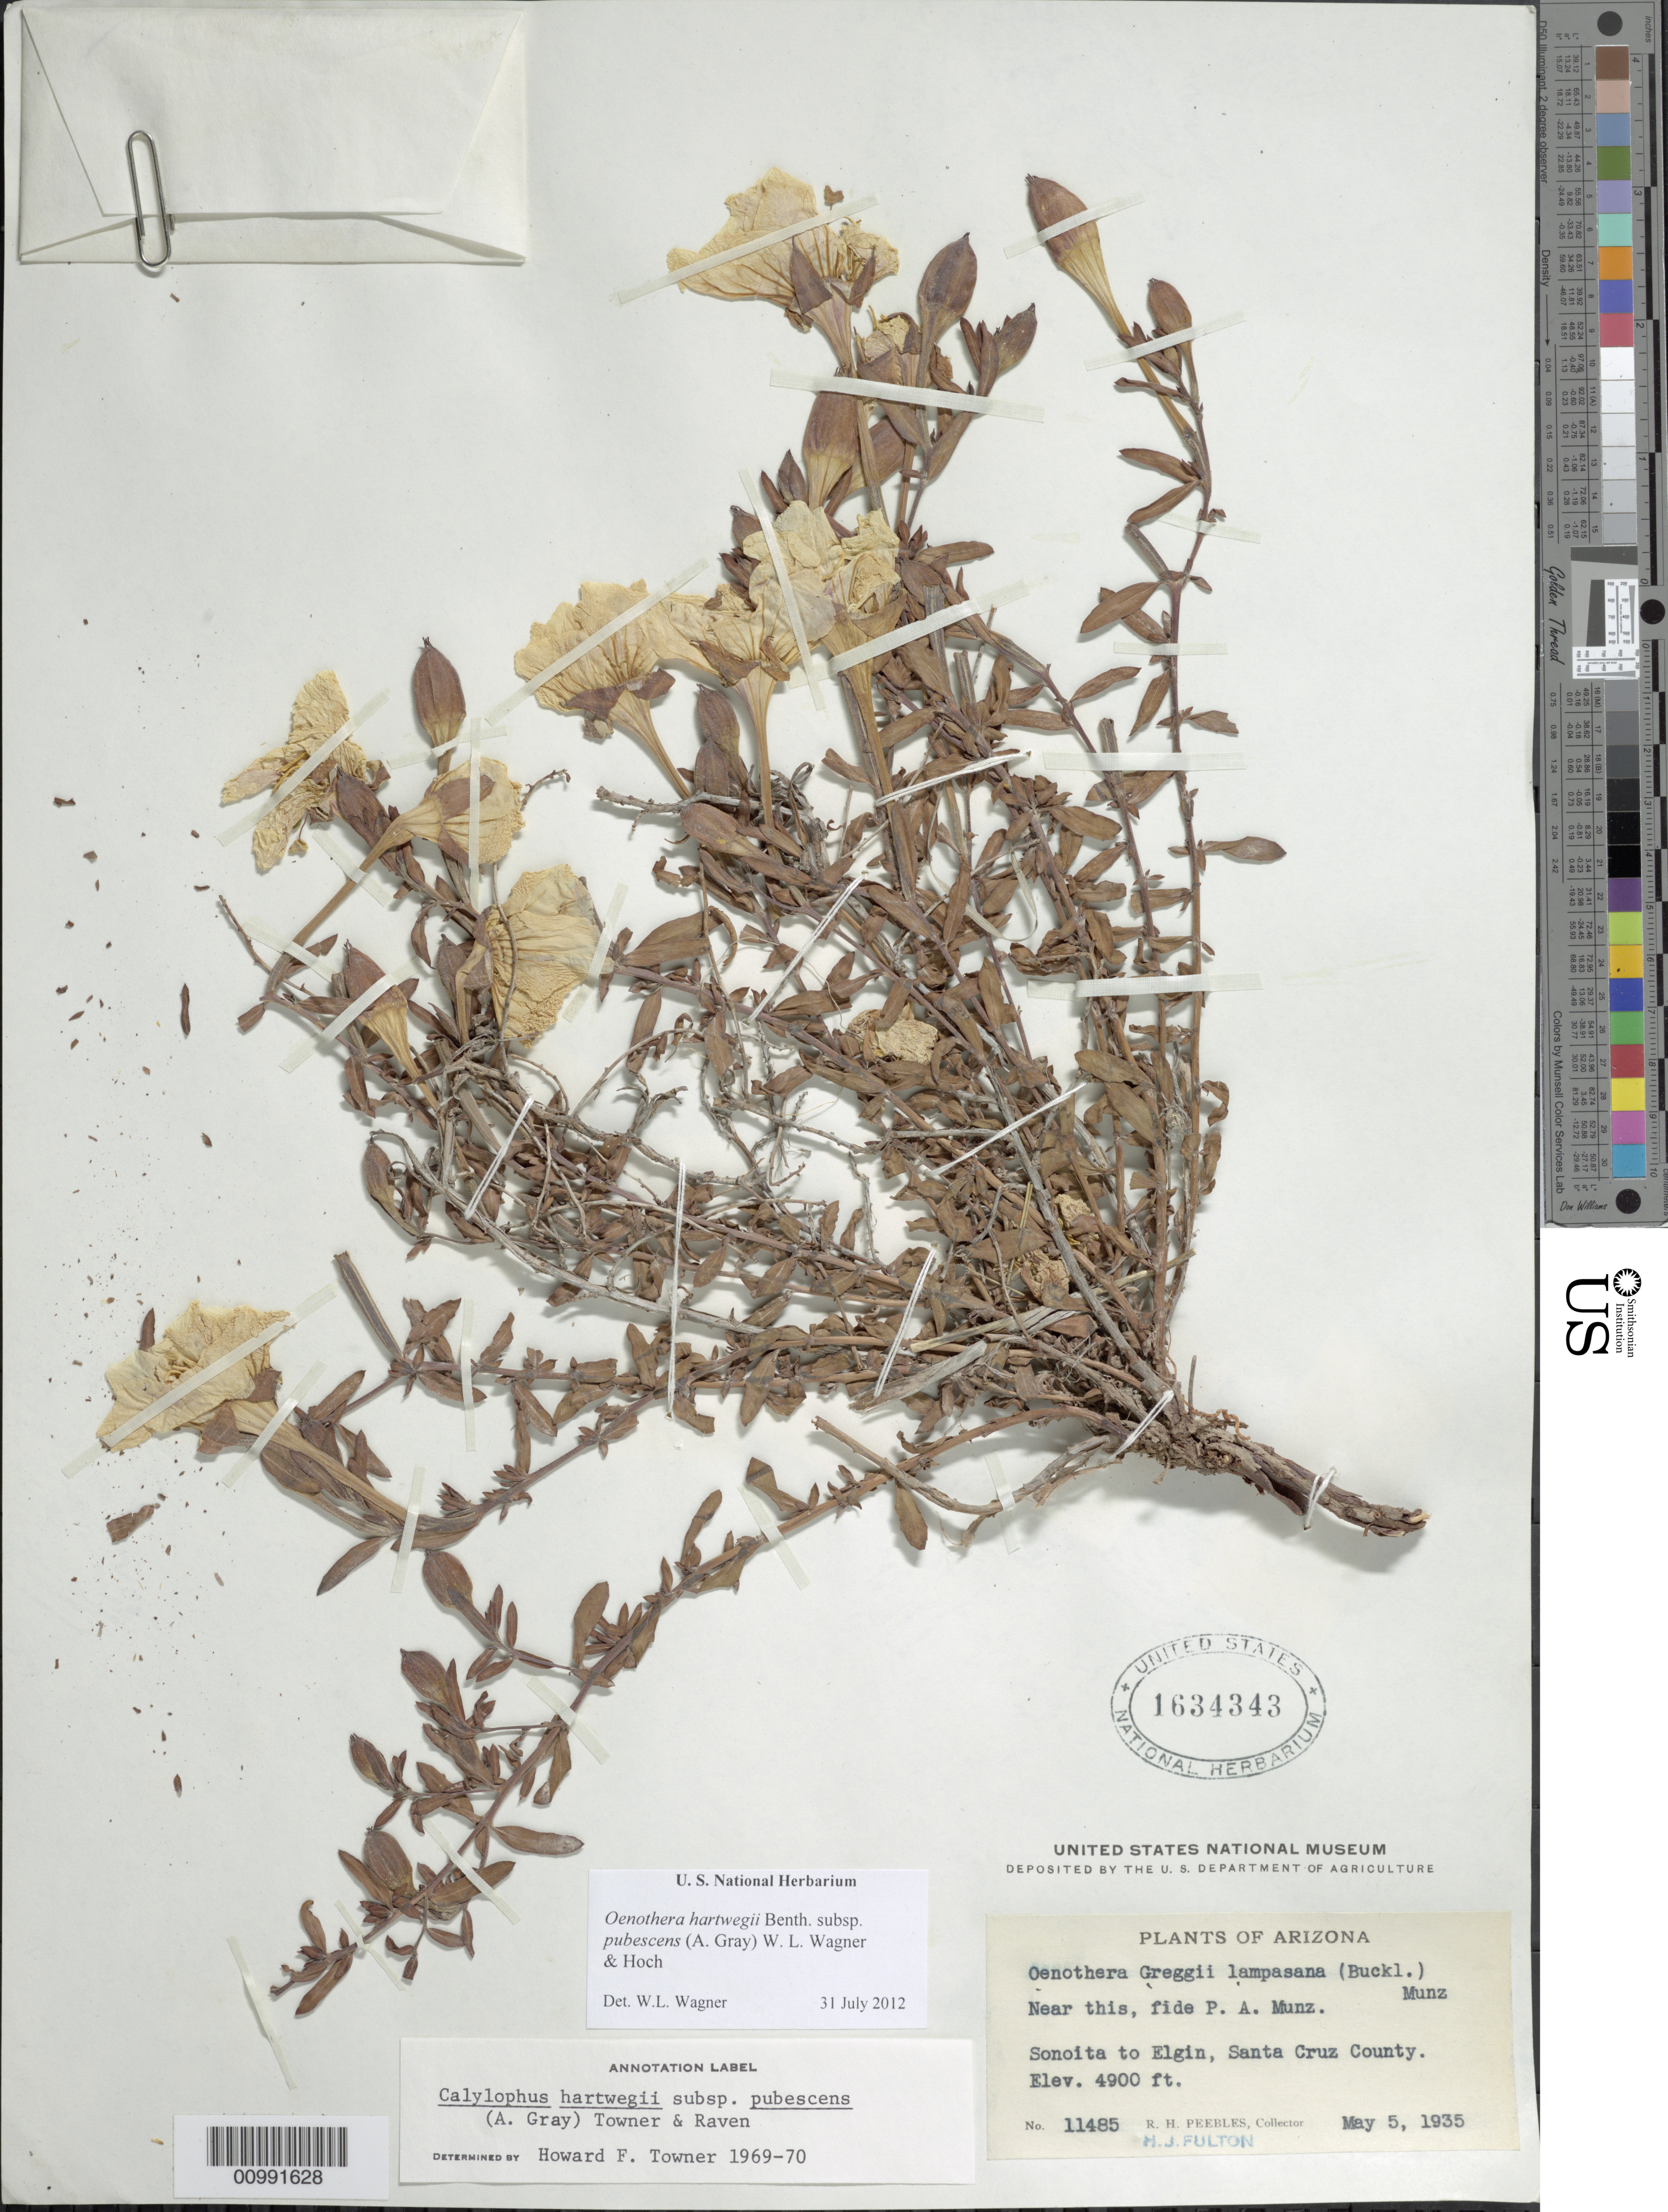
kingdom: Plantae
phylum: Tracheophyta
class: Magnoliopsida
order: Myrtales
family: Onagraceae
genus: Oenothera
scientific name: Oenothera hartwegii subsp. pubescens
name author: (A. Gray) W.L. Wagner & Hoch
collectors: R. H. Peebles & H. Fulton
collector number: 11485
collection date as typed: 05 May 1935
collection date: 1935-05-05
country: United States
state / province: Arizona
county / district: Santa Cruz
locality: Sonoita to Elgin.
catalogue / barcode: US 1634343